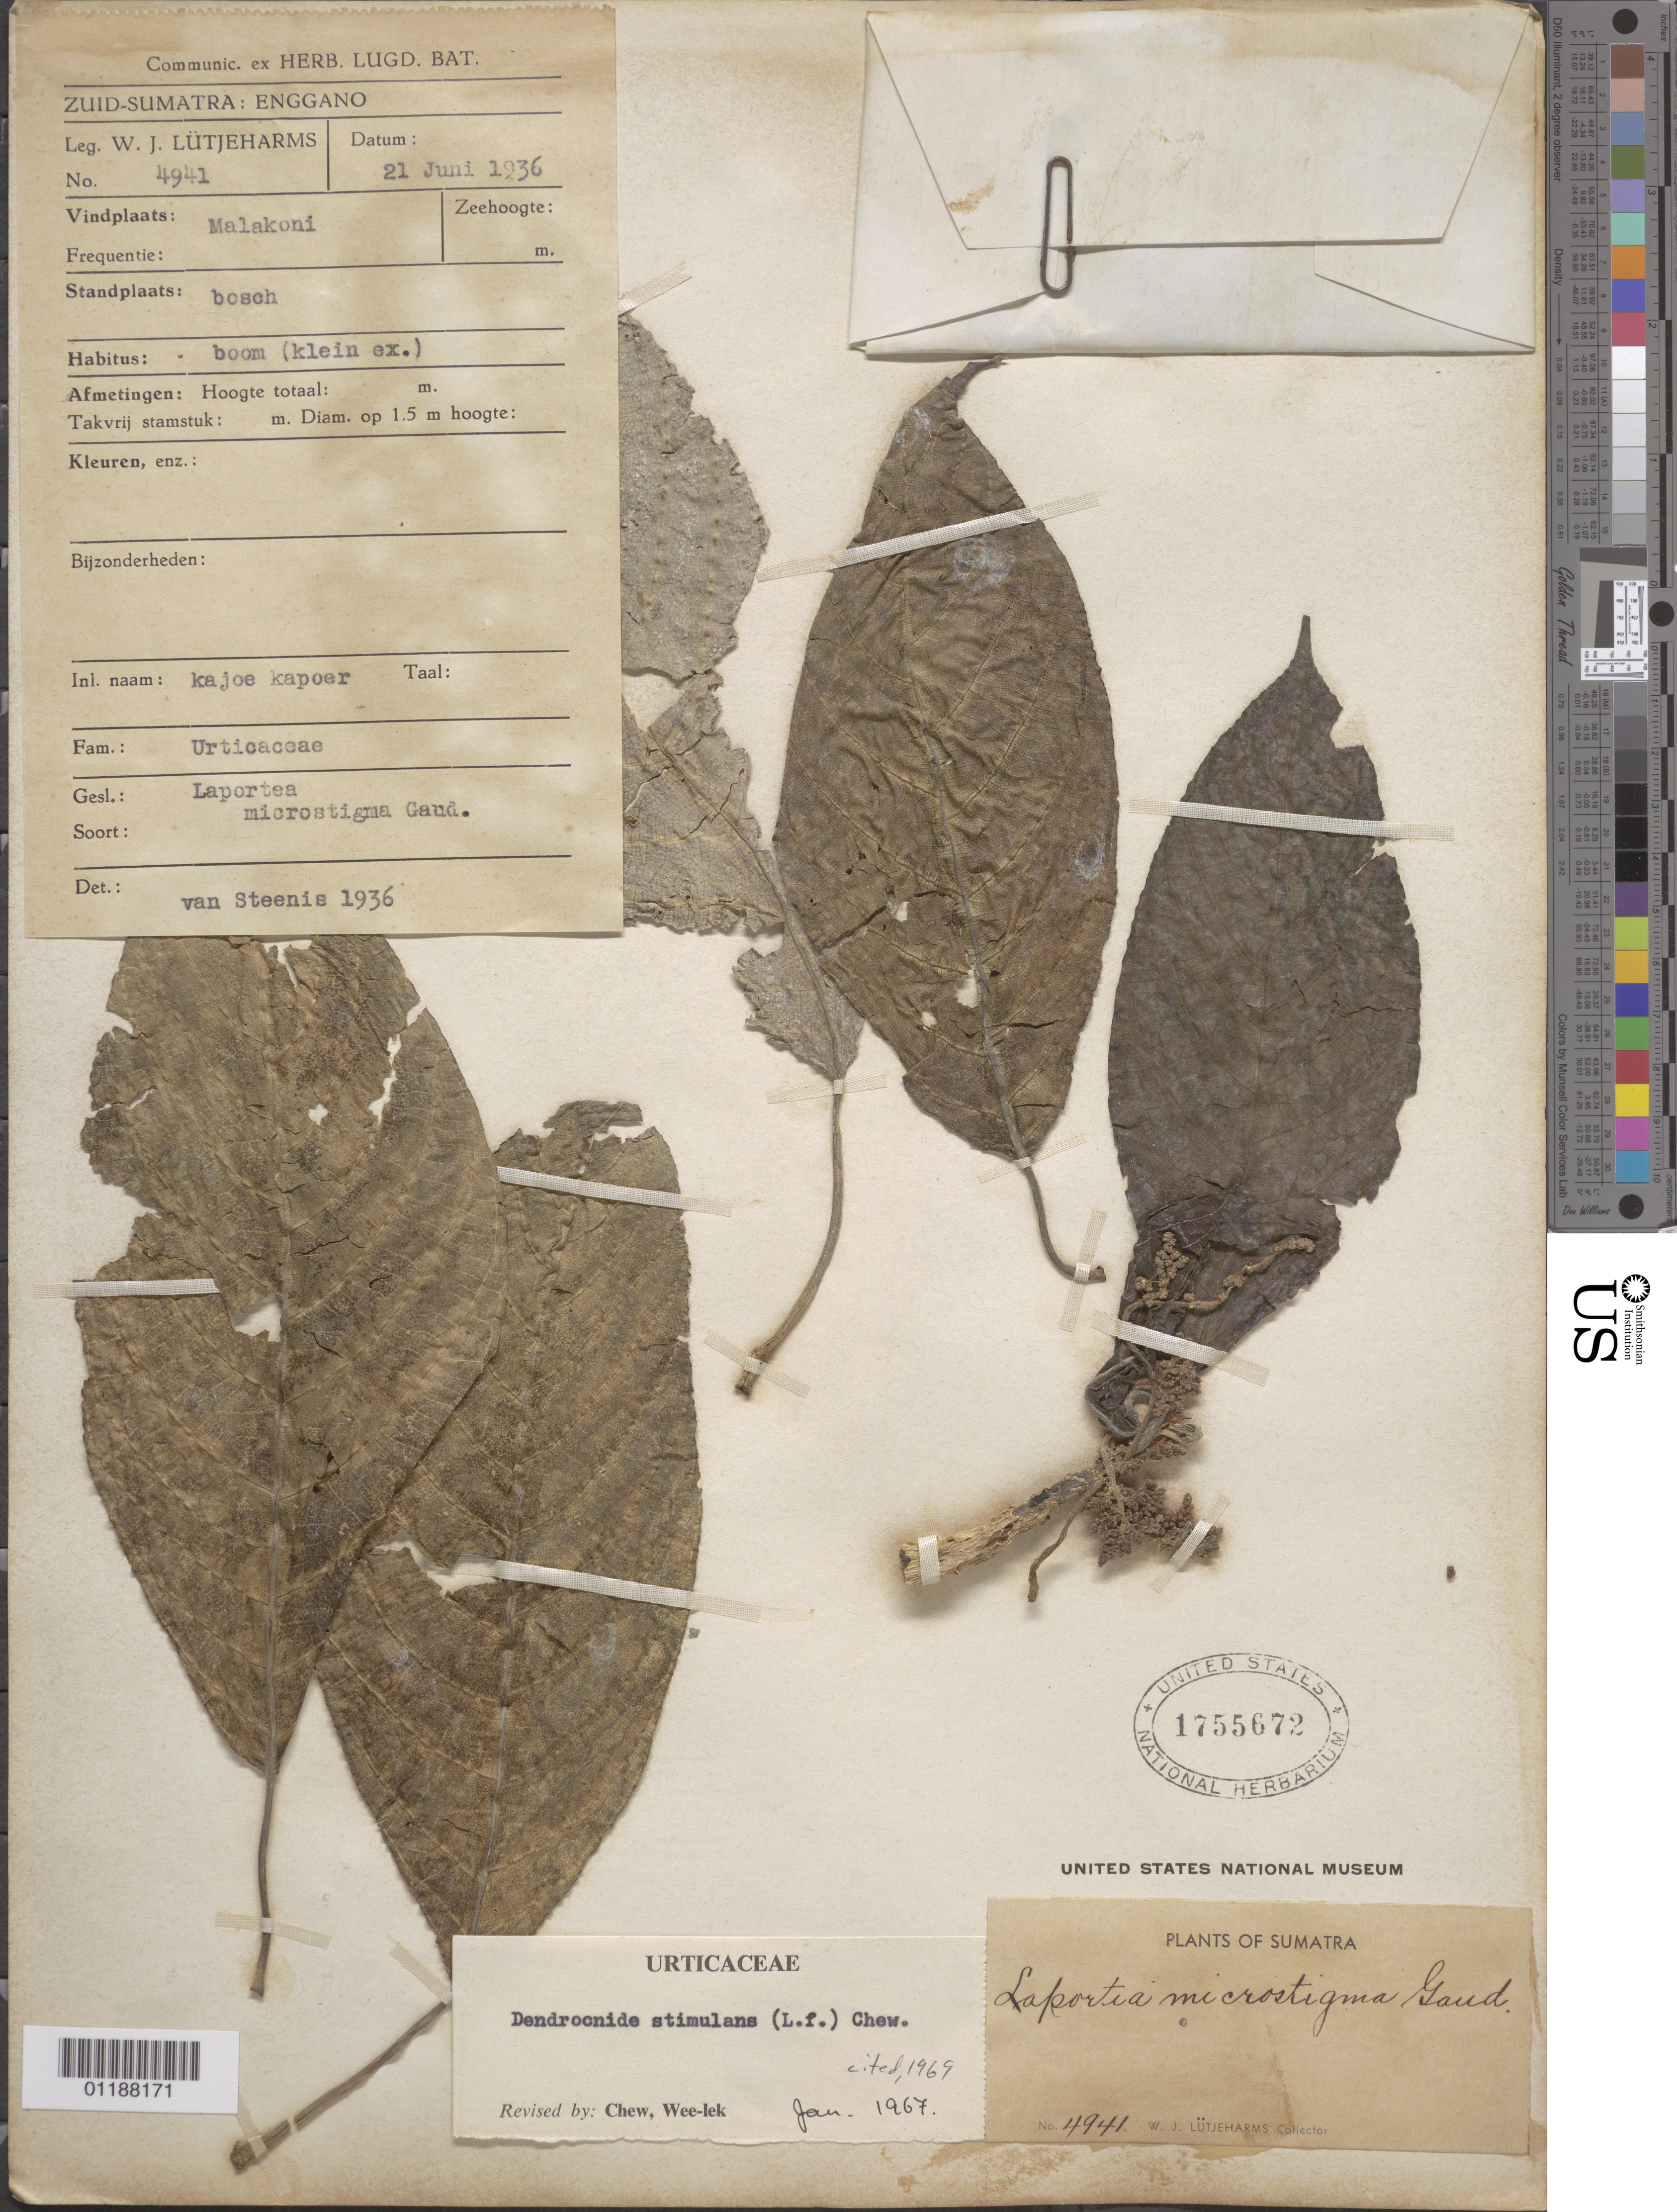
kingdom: Plantae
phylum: Tracheophyta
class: Magnoliopsida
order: Rosales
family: Urticaceae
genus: Dendrocnide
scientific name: Dendrocnide stimulans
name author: (L. f.) Chew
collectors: W. Lutjeharms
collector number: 4941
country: Indonesia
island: Sumatra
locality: Malakoni, bosch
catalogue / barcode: US 1755672